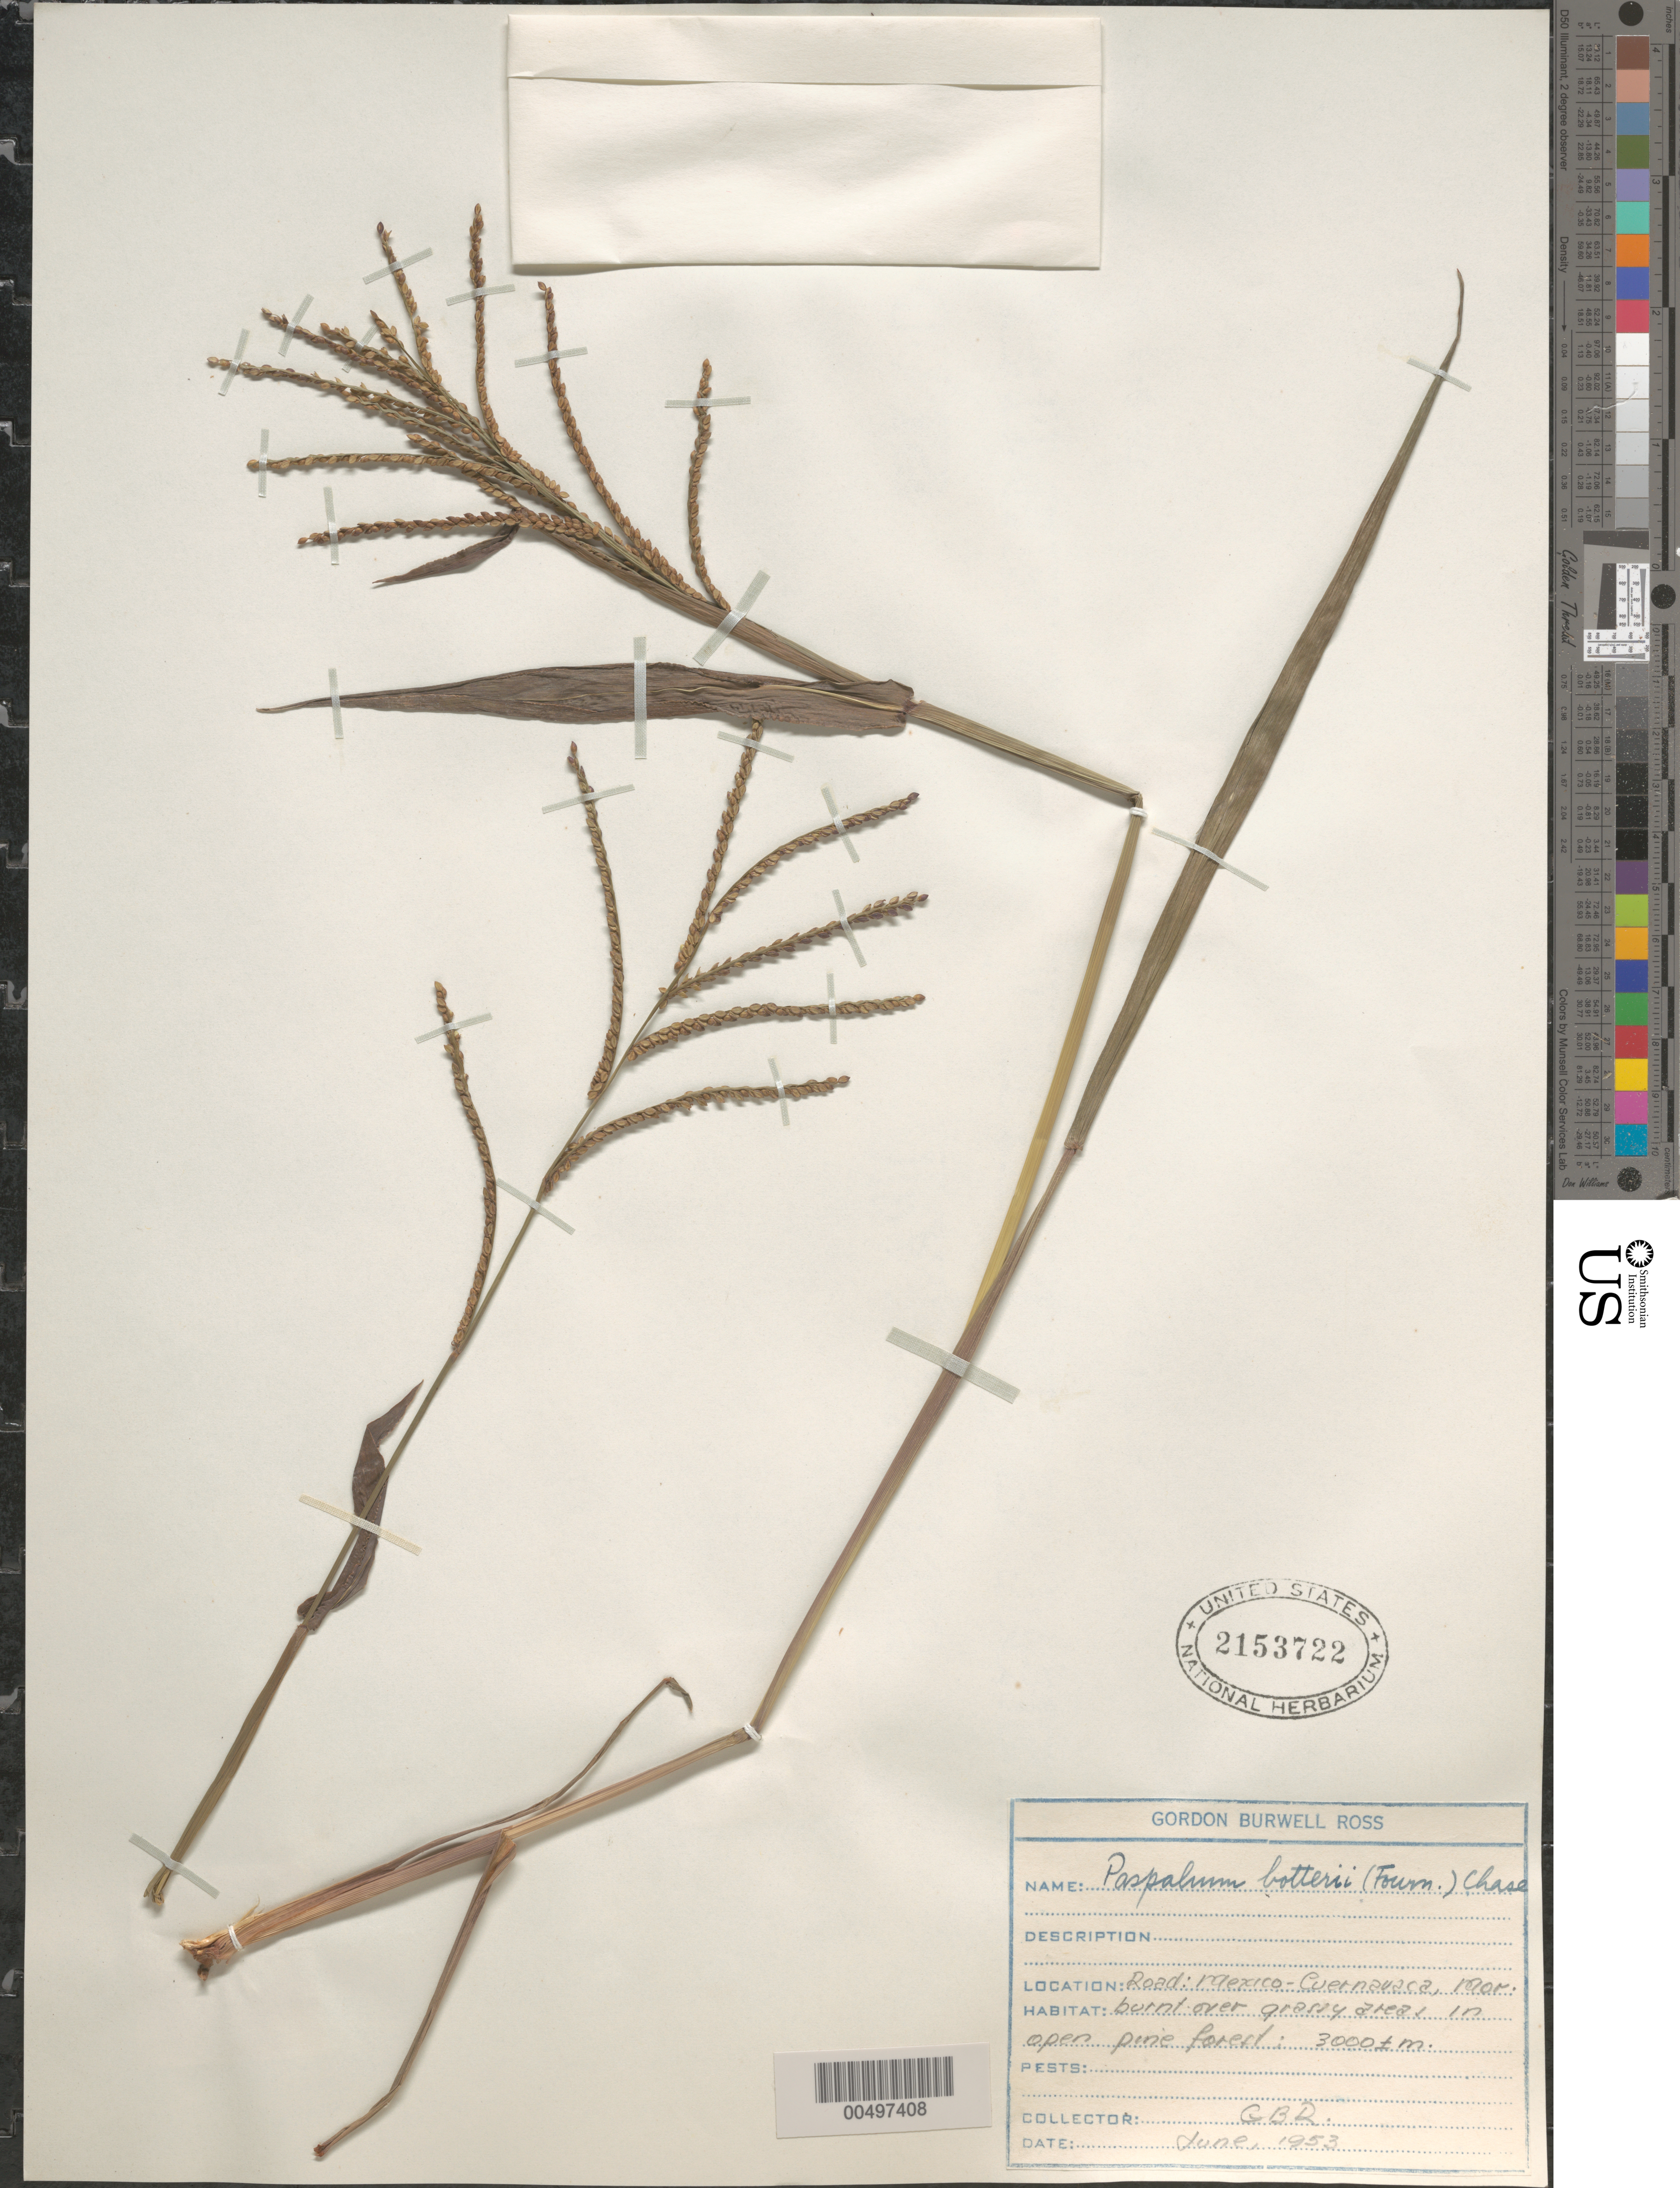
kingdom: Plantae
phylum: Tracheophyta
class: Liliopsida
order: Poales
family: Poaceae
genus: Paspalum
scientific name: Paspalum botteri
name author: (E. Fourn.) Chase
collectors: G. B. Ross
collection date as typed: Jun 1953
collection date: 1953-06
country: Mexico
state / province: Morelos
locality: Rd: Mexico-Cuernavaca, Mor.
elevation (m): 3000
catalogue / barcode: US 2153722